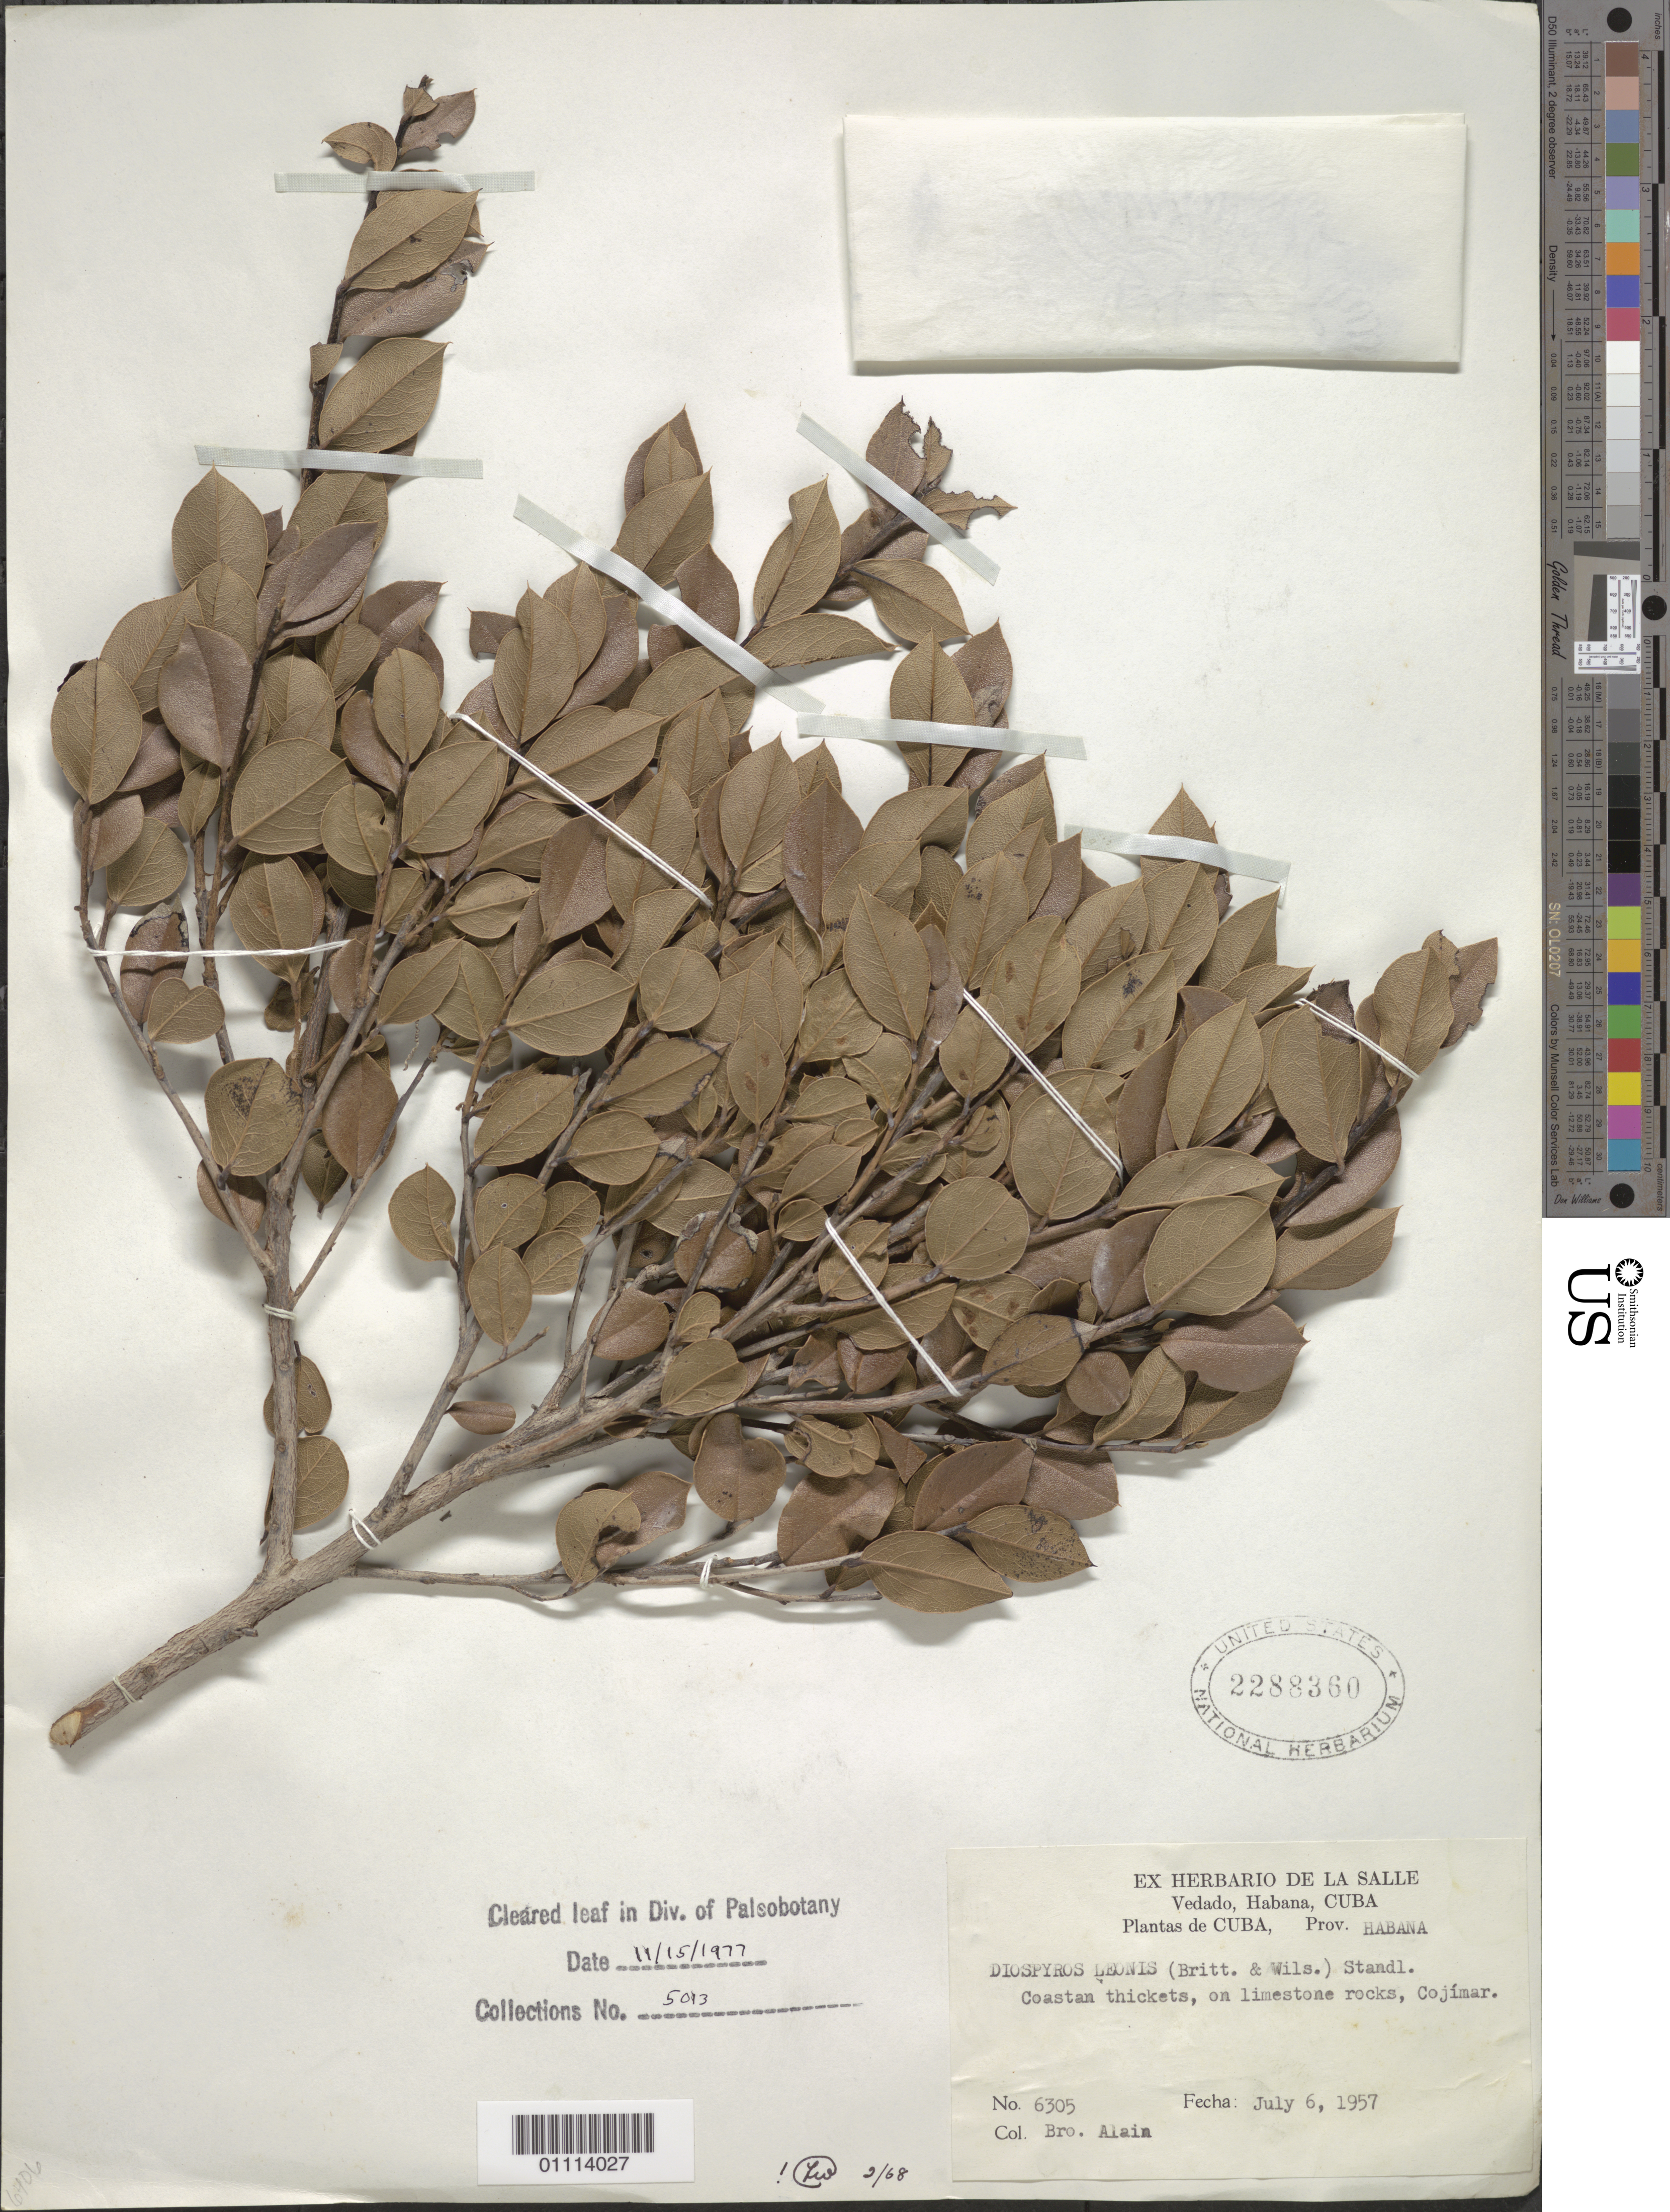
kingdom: Plantae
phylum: Tracheophyta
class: Magnoliopsida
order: Ericales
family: Ebenaceae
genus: Diospyros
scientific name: Diospyros leonis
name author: (Britton & P. Wilson) Borhidi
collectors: A. H. Liogier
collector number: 6305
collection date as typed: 06 Jul 1957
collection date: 1957-07-06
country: Cuba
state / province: La Habana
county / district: Municipio Habana del Este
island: Cuba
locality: Cojimar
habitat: Coastal thickets, on limestone rocks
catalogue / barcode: US 2288360